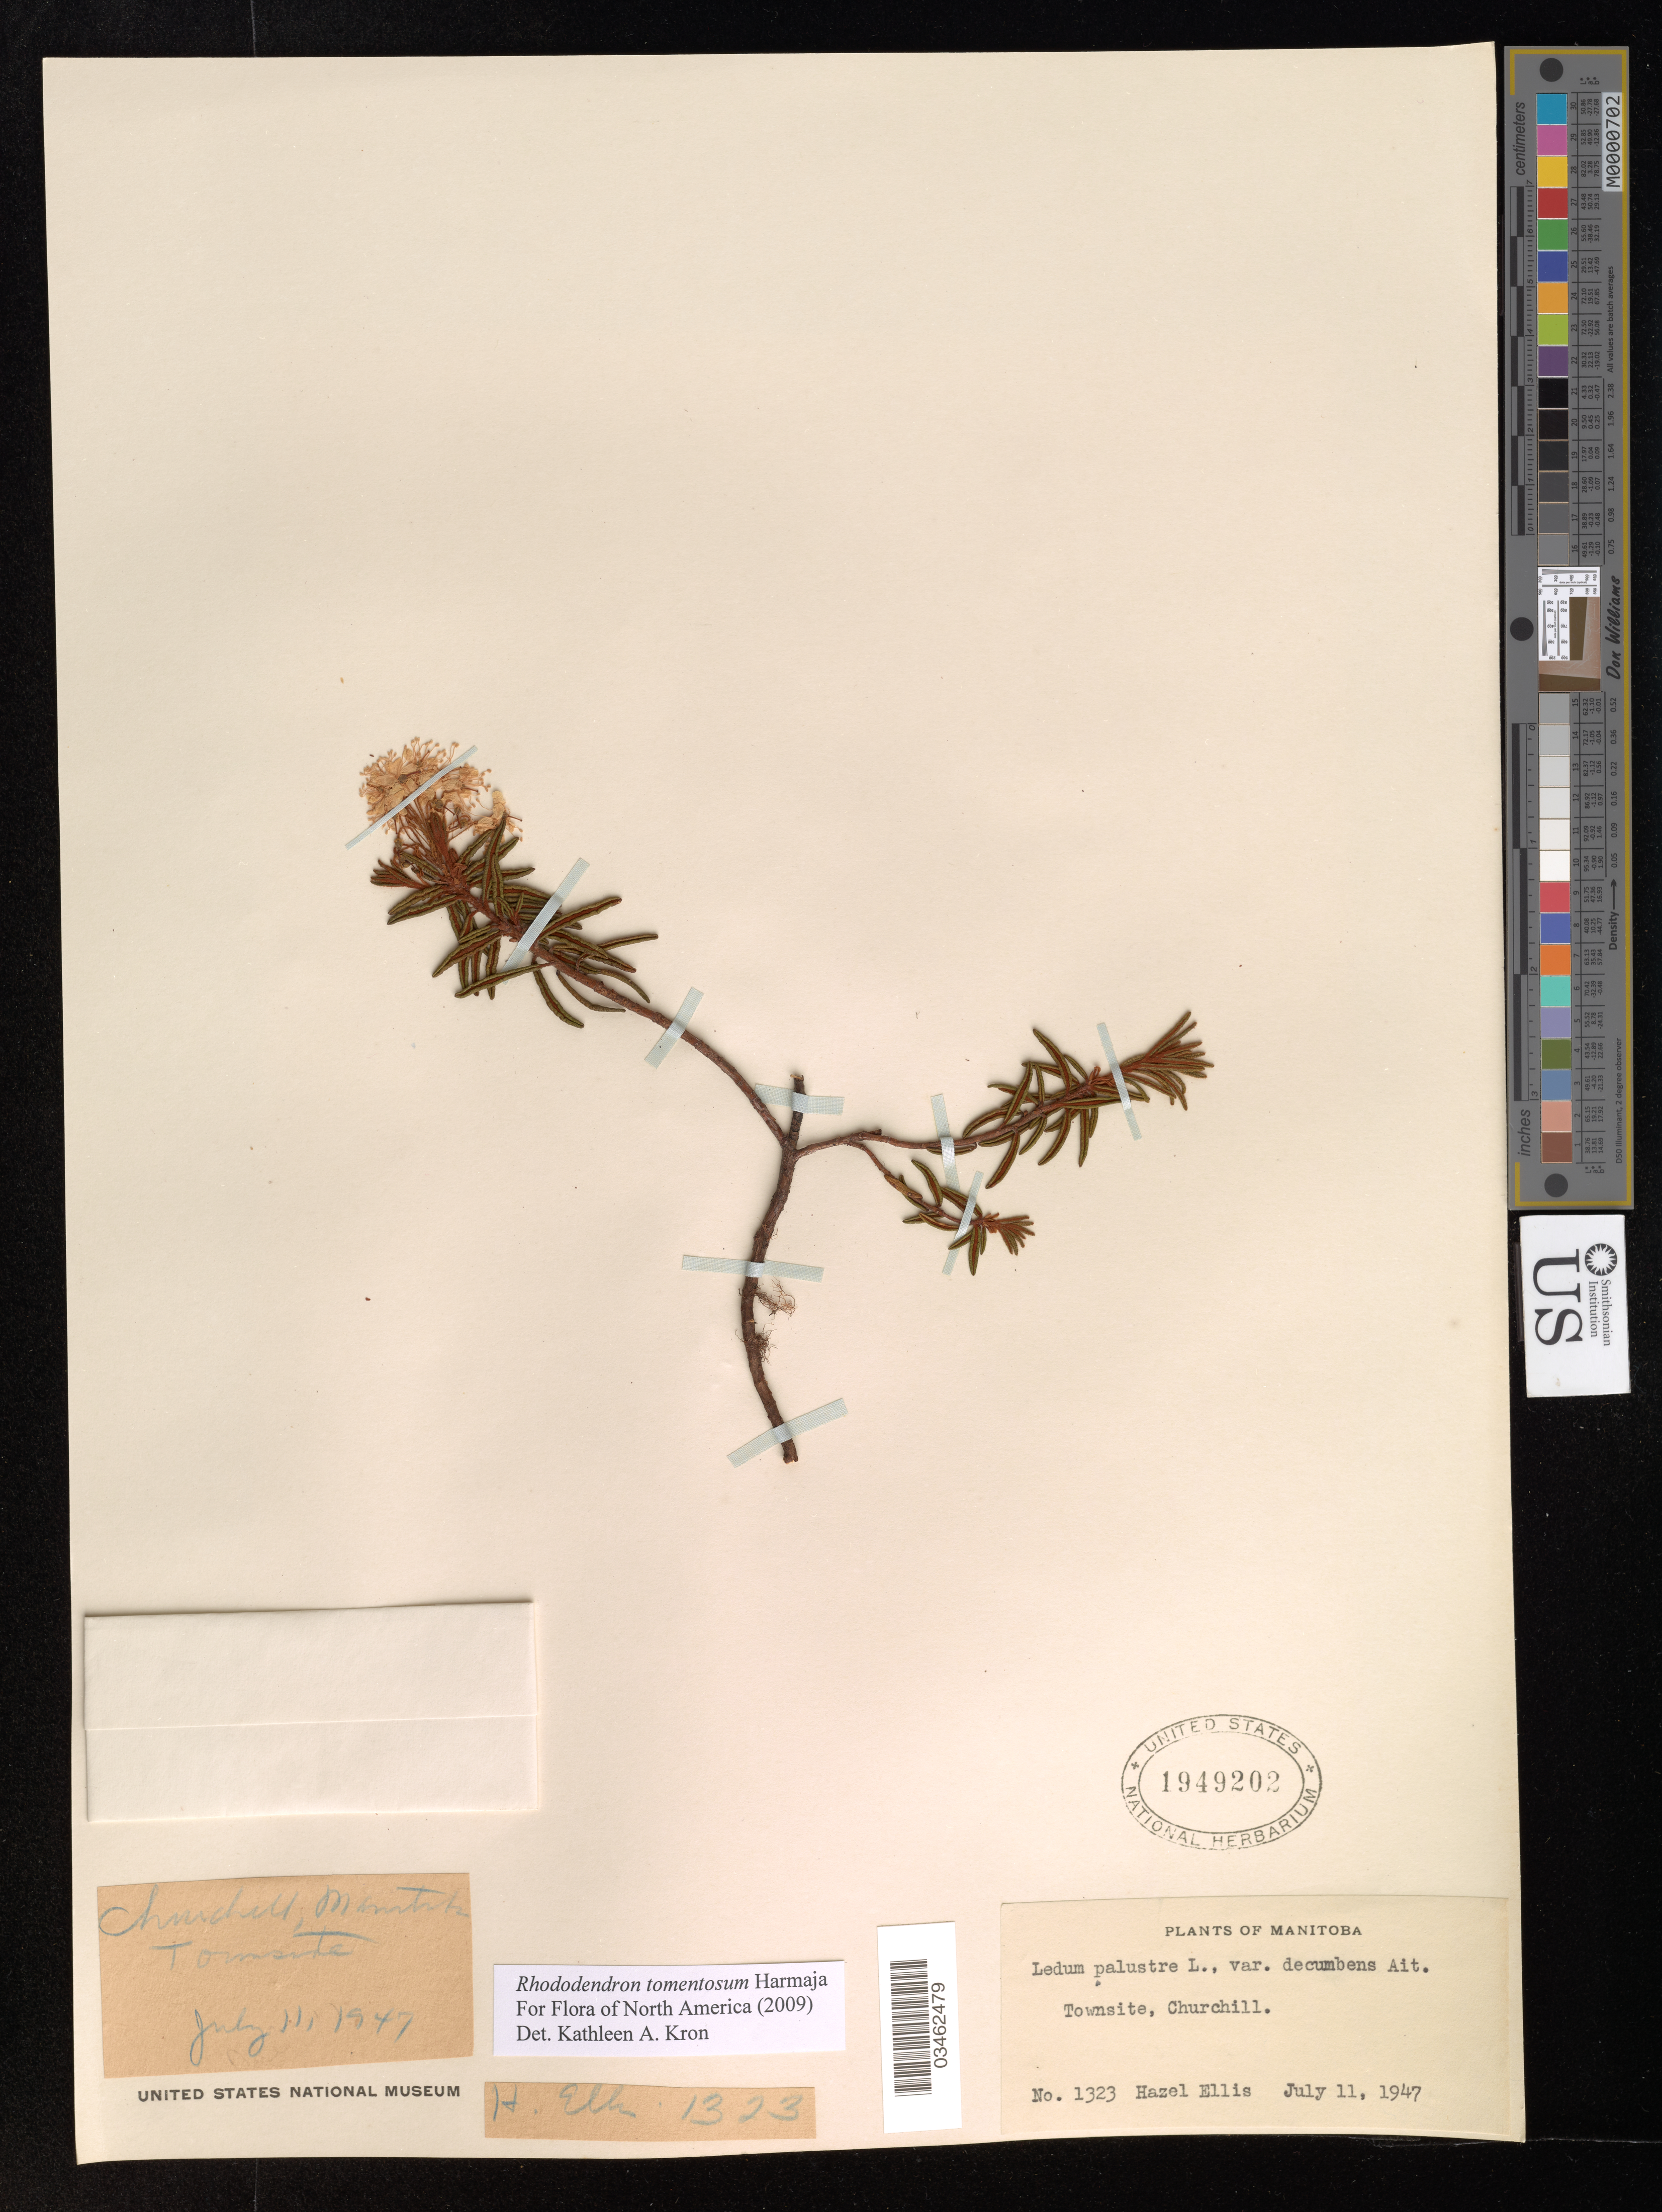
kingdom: Plantae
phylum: Tracheophyta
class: Magnoliopsida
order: Ericales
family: Ericaceae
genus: Rhododendron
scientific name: Rhododendron tomentosum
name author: Harmaja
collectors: H. Ellis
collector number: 1323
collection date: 1947-07-11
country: Canada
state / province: Manitoba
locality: Townsite, Churchill.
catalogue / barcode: US 1949202